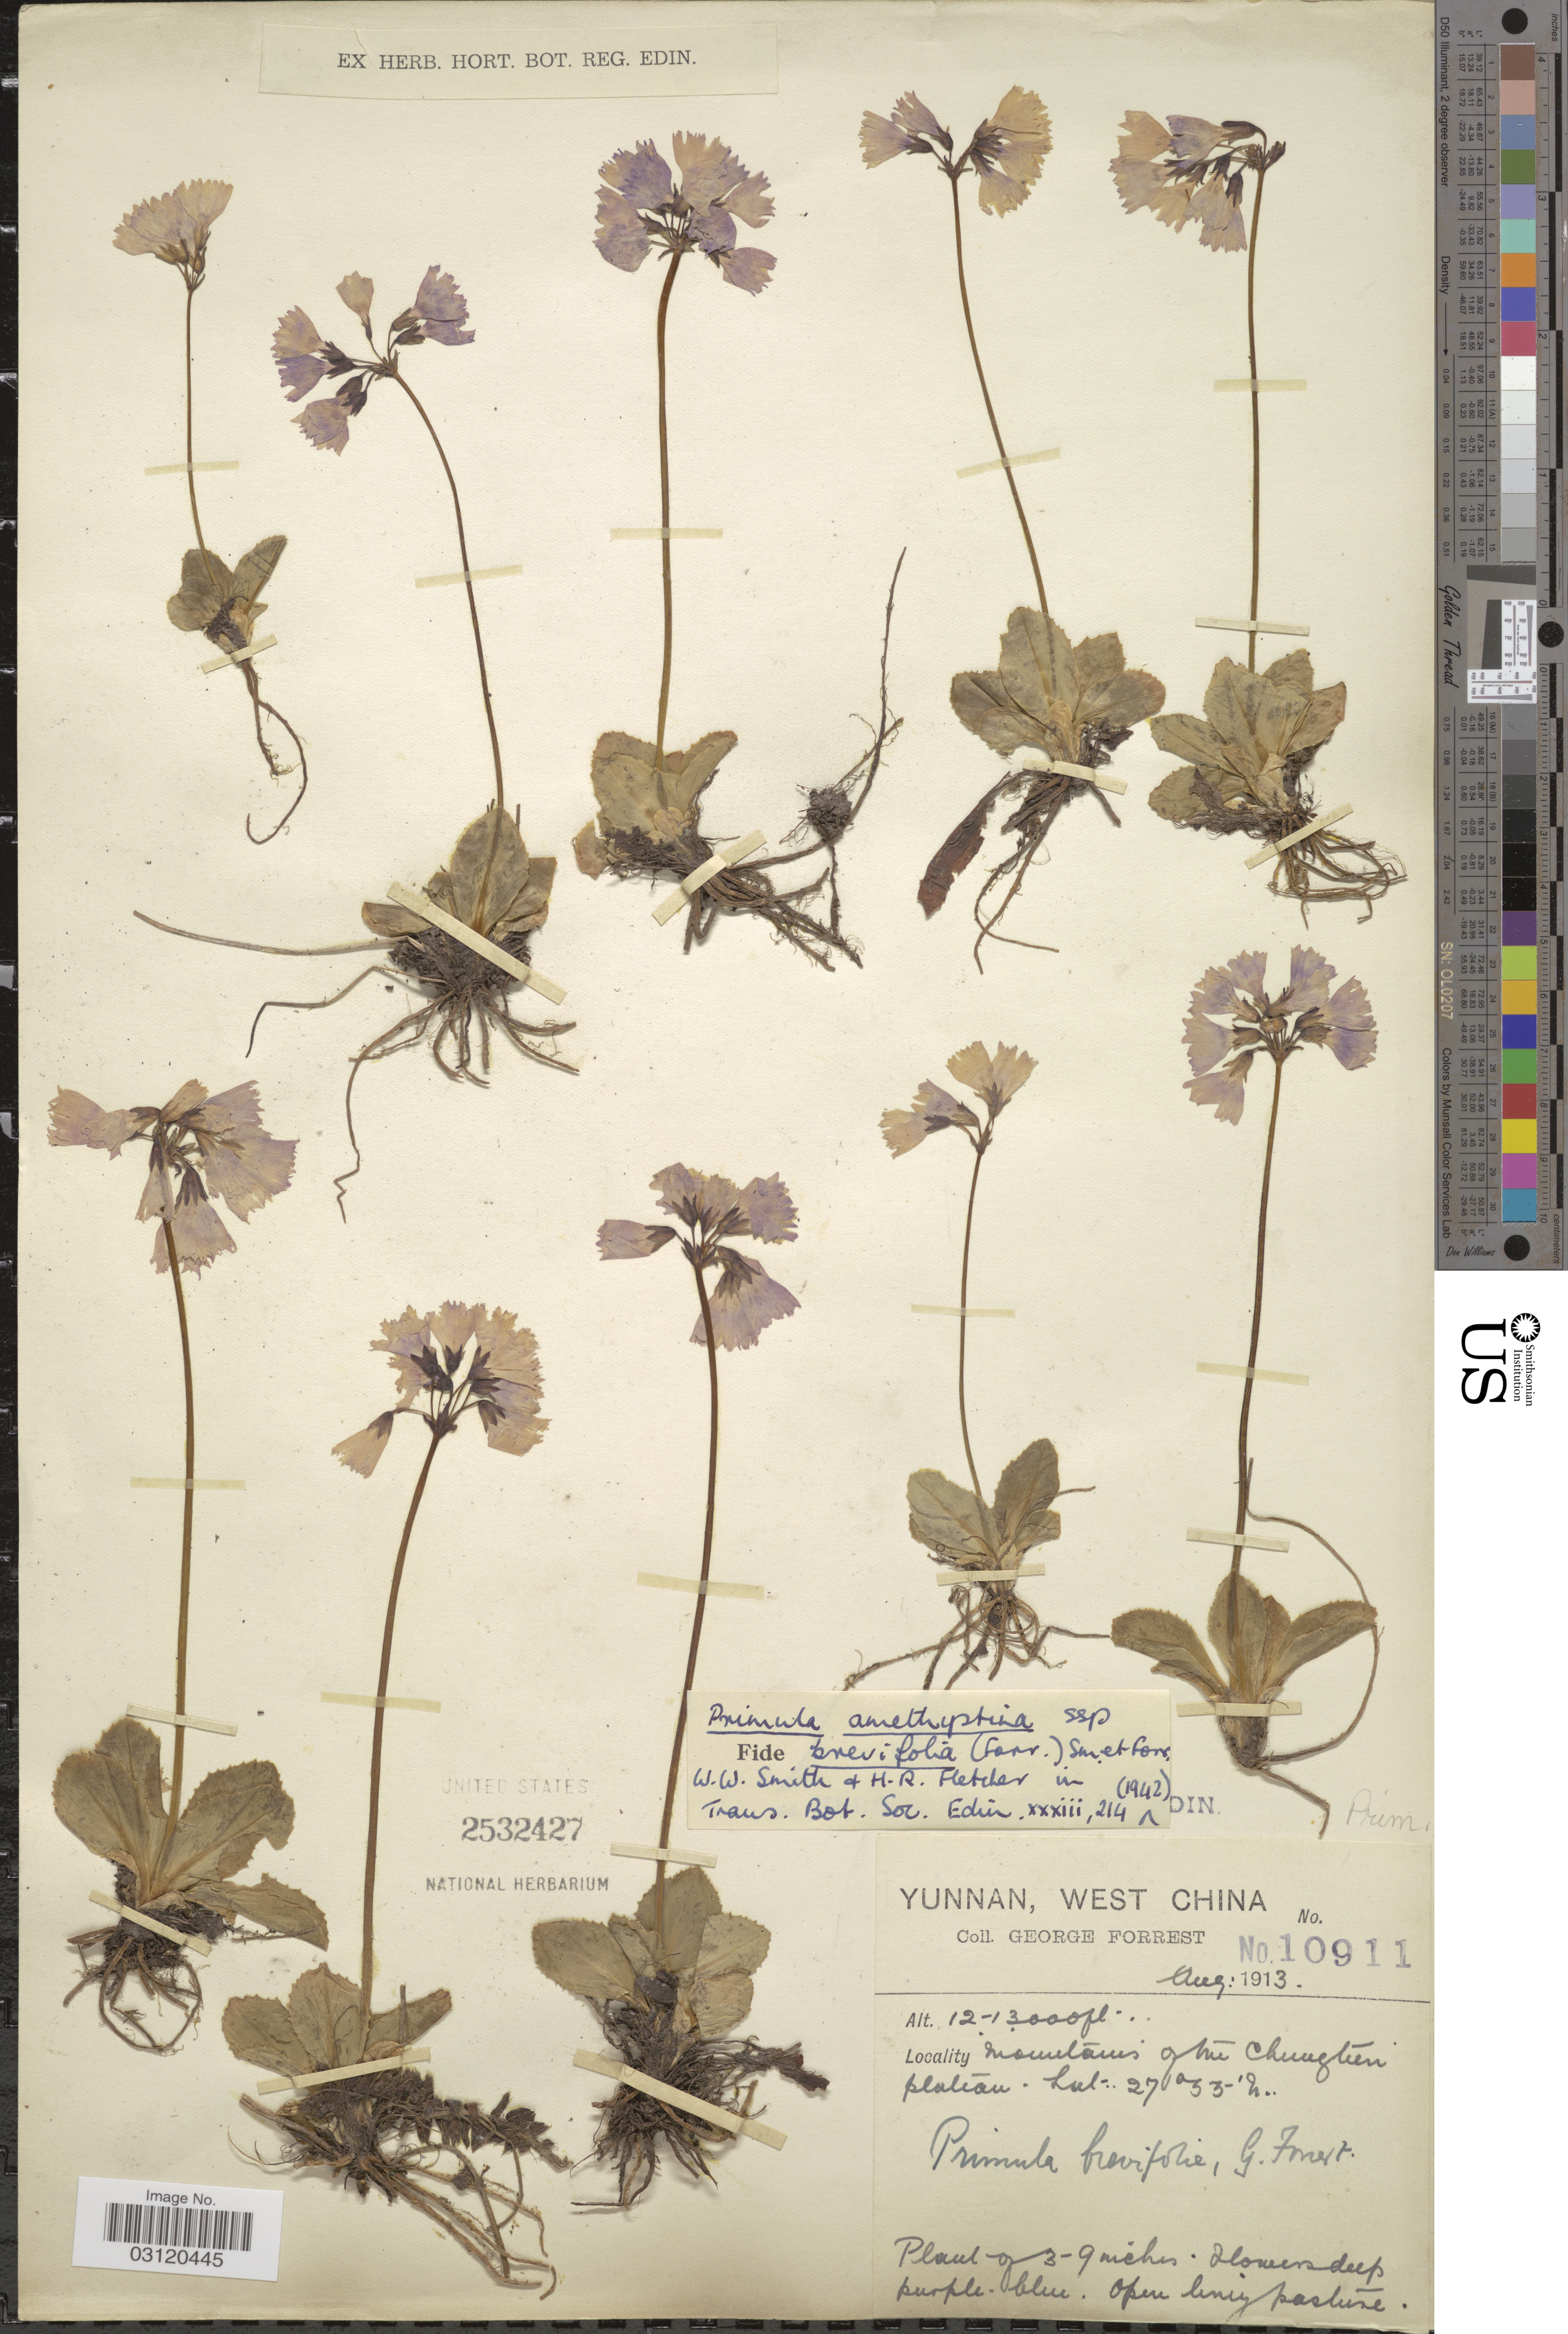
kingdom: Plantae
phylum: Tracheophyta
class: Magnoliopsida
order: Ericales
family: Primulaceae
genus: Primula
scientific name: Primula amethystina subsp. brevifolia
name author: (Forrest) W.W. Sm. & Forrest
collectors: G. Forrest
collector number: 10911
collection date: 1913-08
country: China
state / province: Yunnan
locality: West China. Mountains of the Chungtien plateau.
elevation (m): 3658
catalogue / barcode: US 2532427